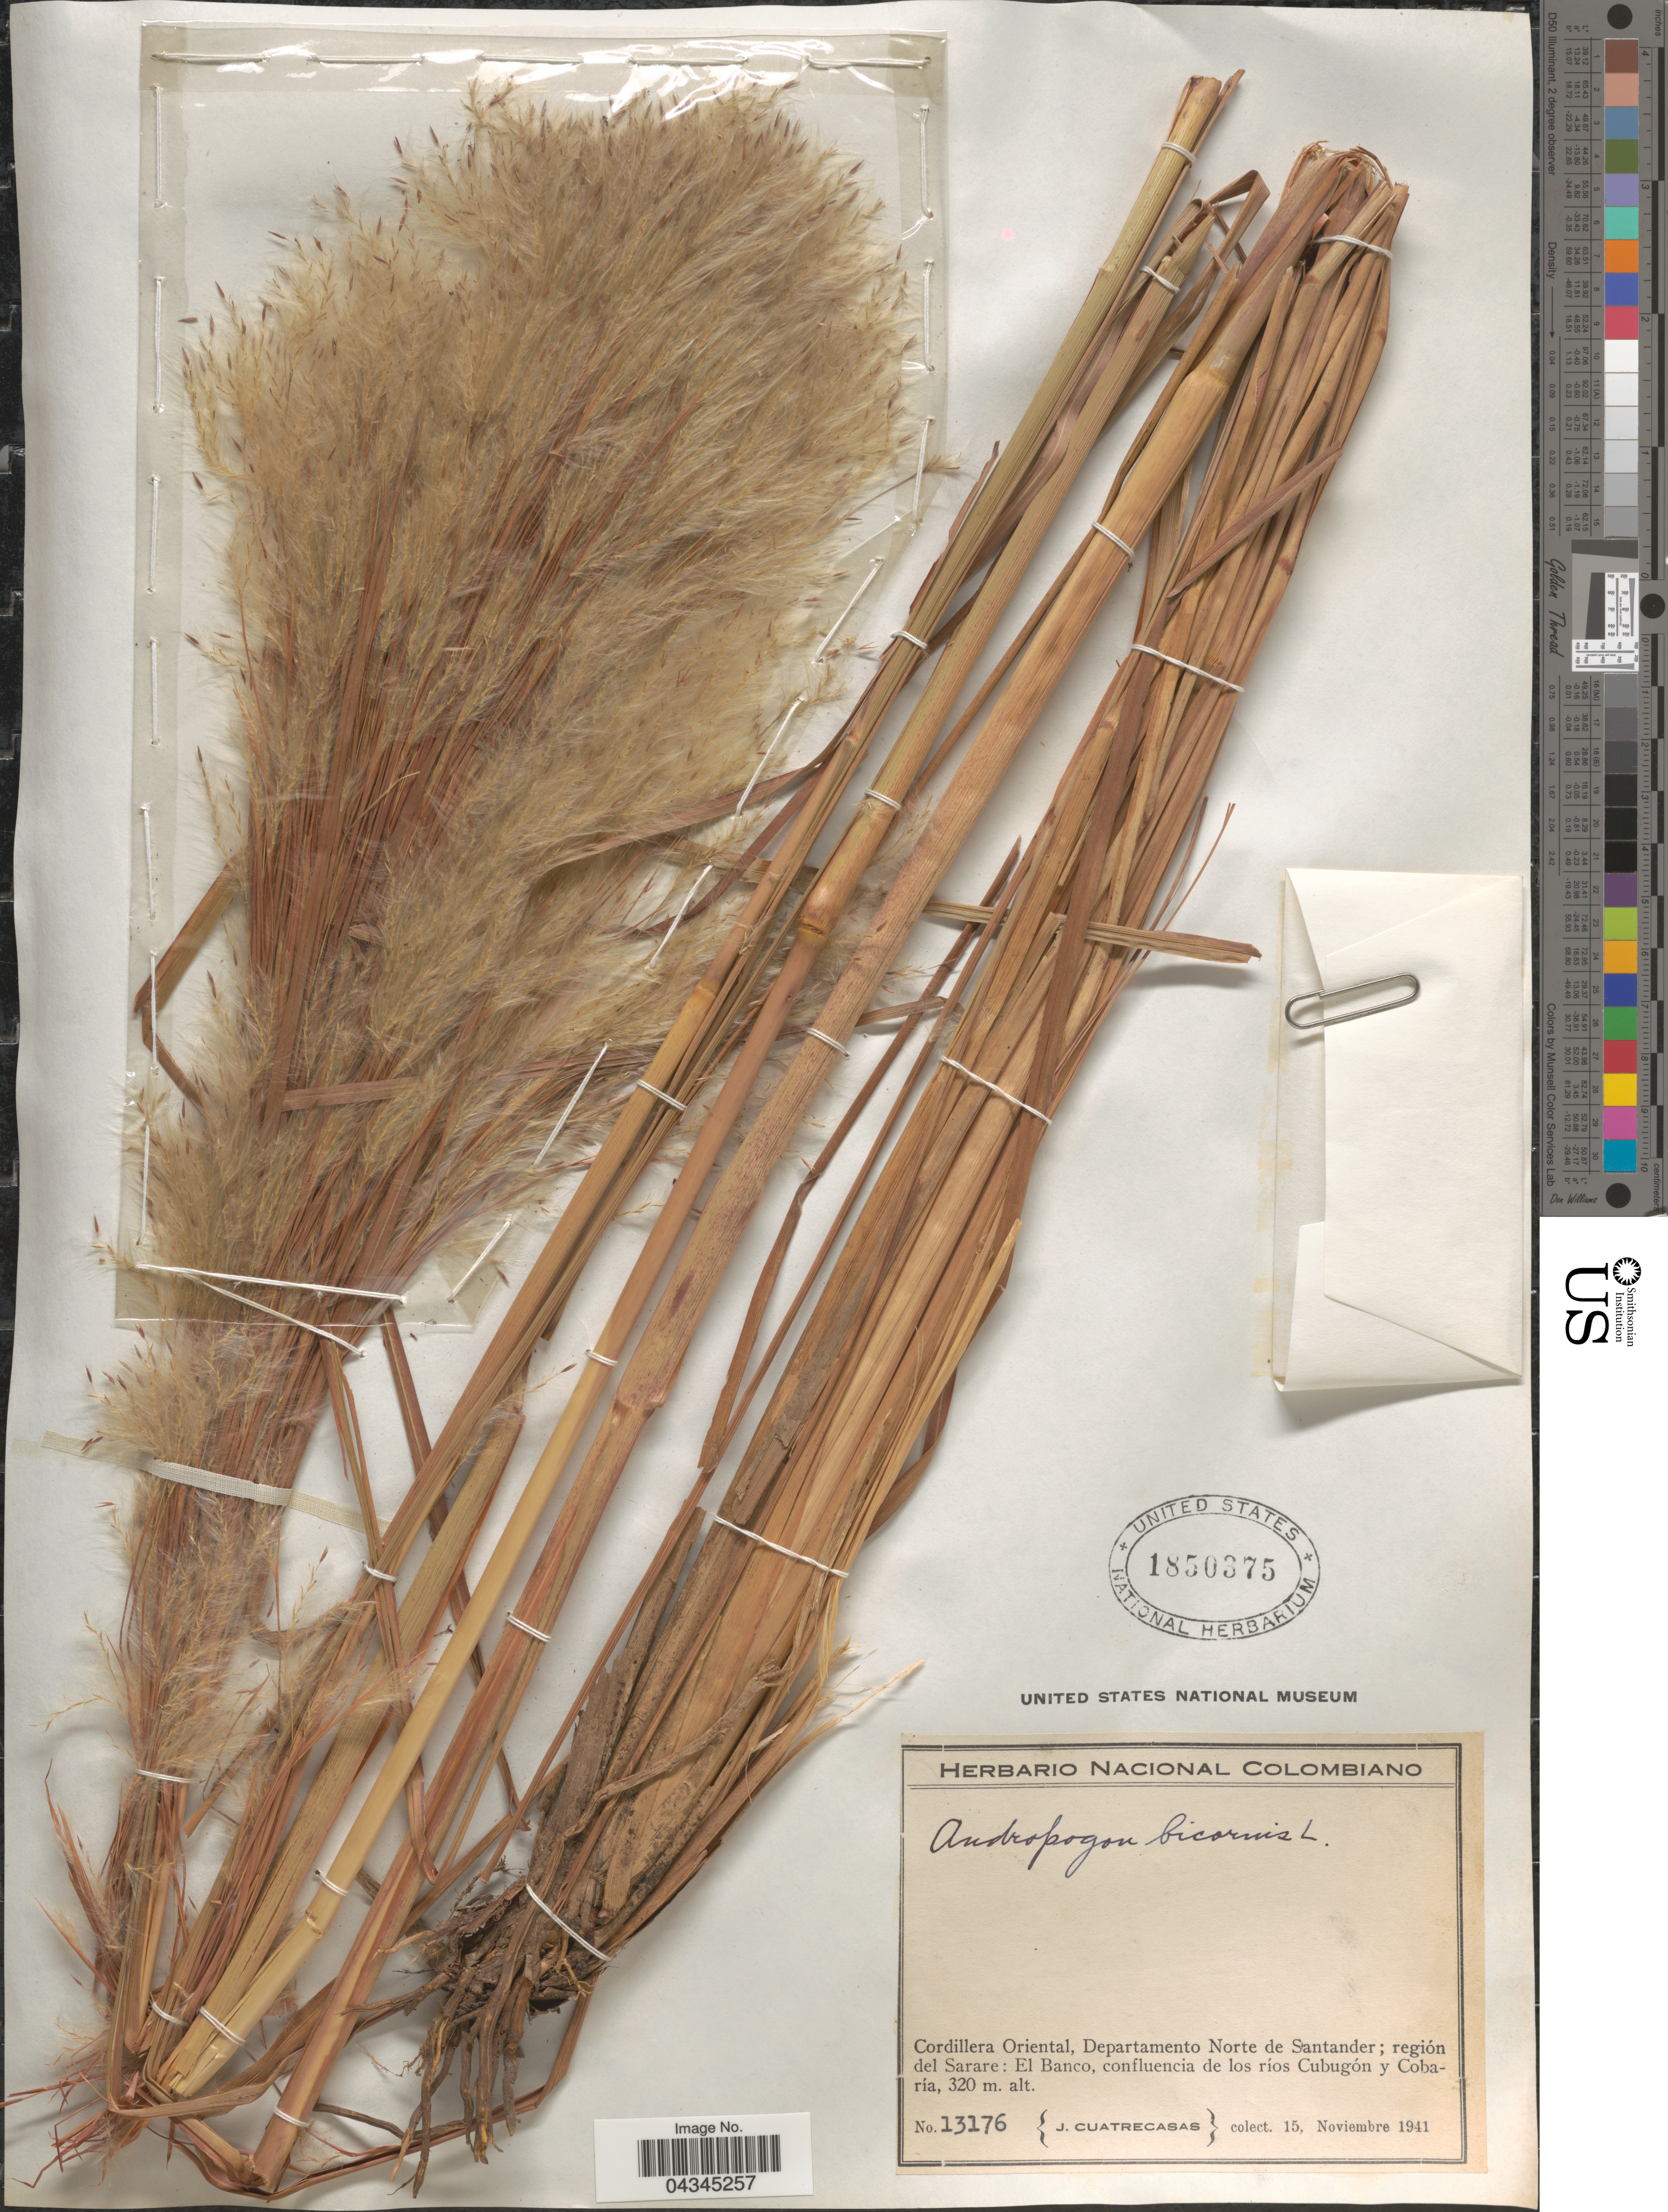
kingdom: Plantae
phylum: Tracheophyta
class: Liliopsida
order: Poales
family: Poaceae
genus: Andropogon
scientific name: Andropogon bicornis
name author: L.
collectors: J. Cuatrecasas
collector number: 13176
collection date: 1941-11-15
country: Colombia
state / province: Norte de Santander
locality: Cordillera Oriental, Departamento Norte de Santander; región del Sarare: El Banco, confluencia de los ríos Cubugón y Cobaría.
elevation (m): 320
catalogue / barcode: US 1850375